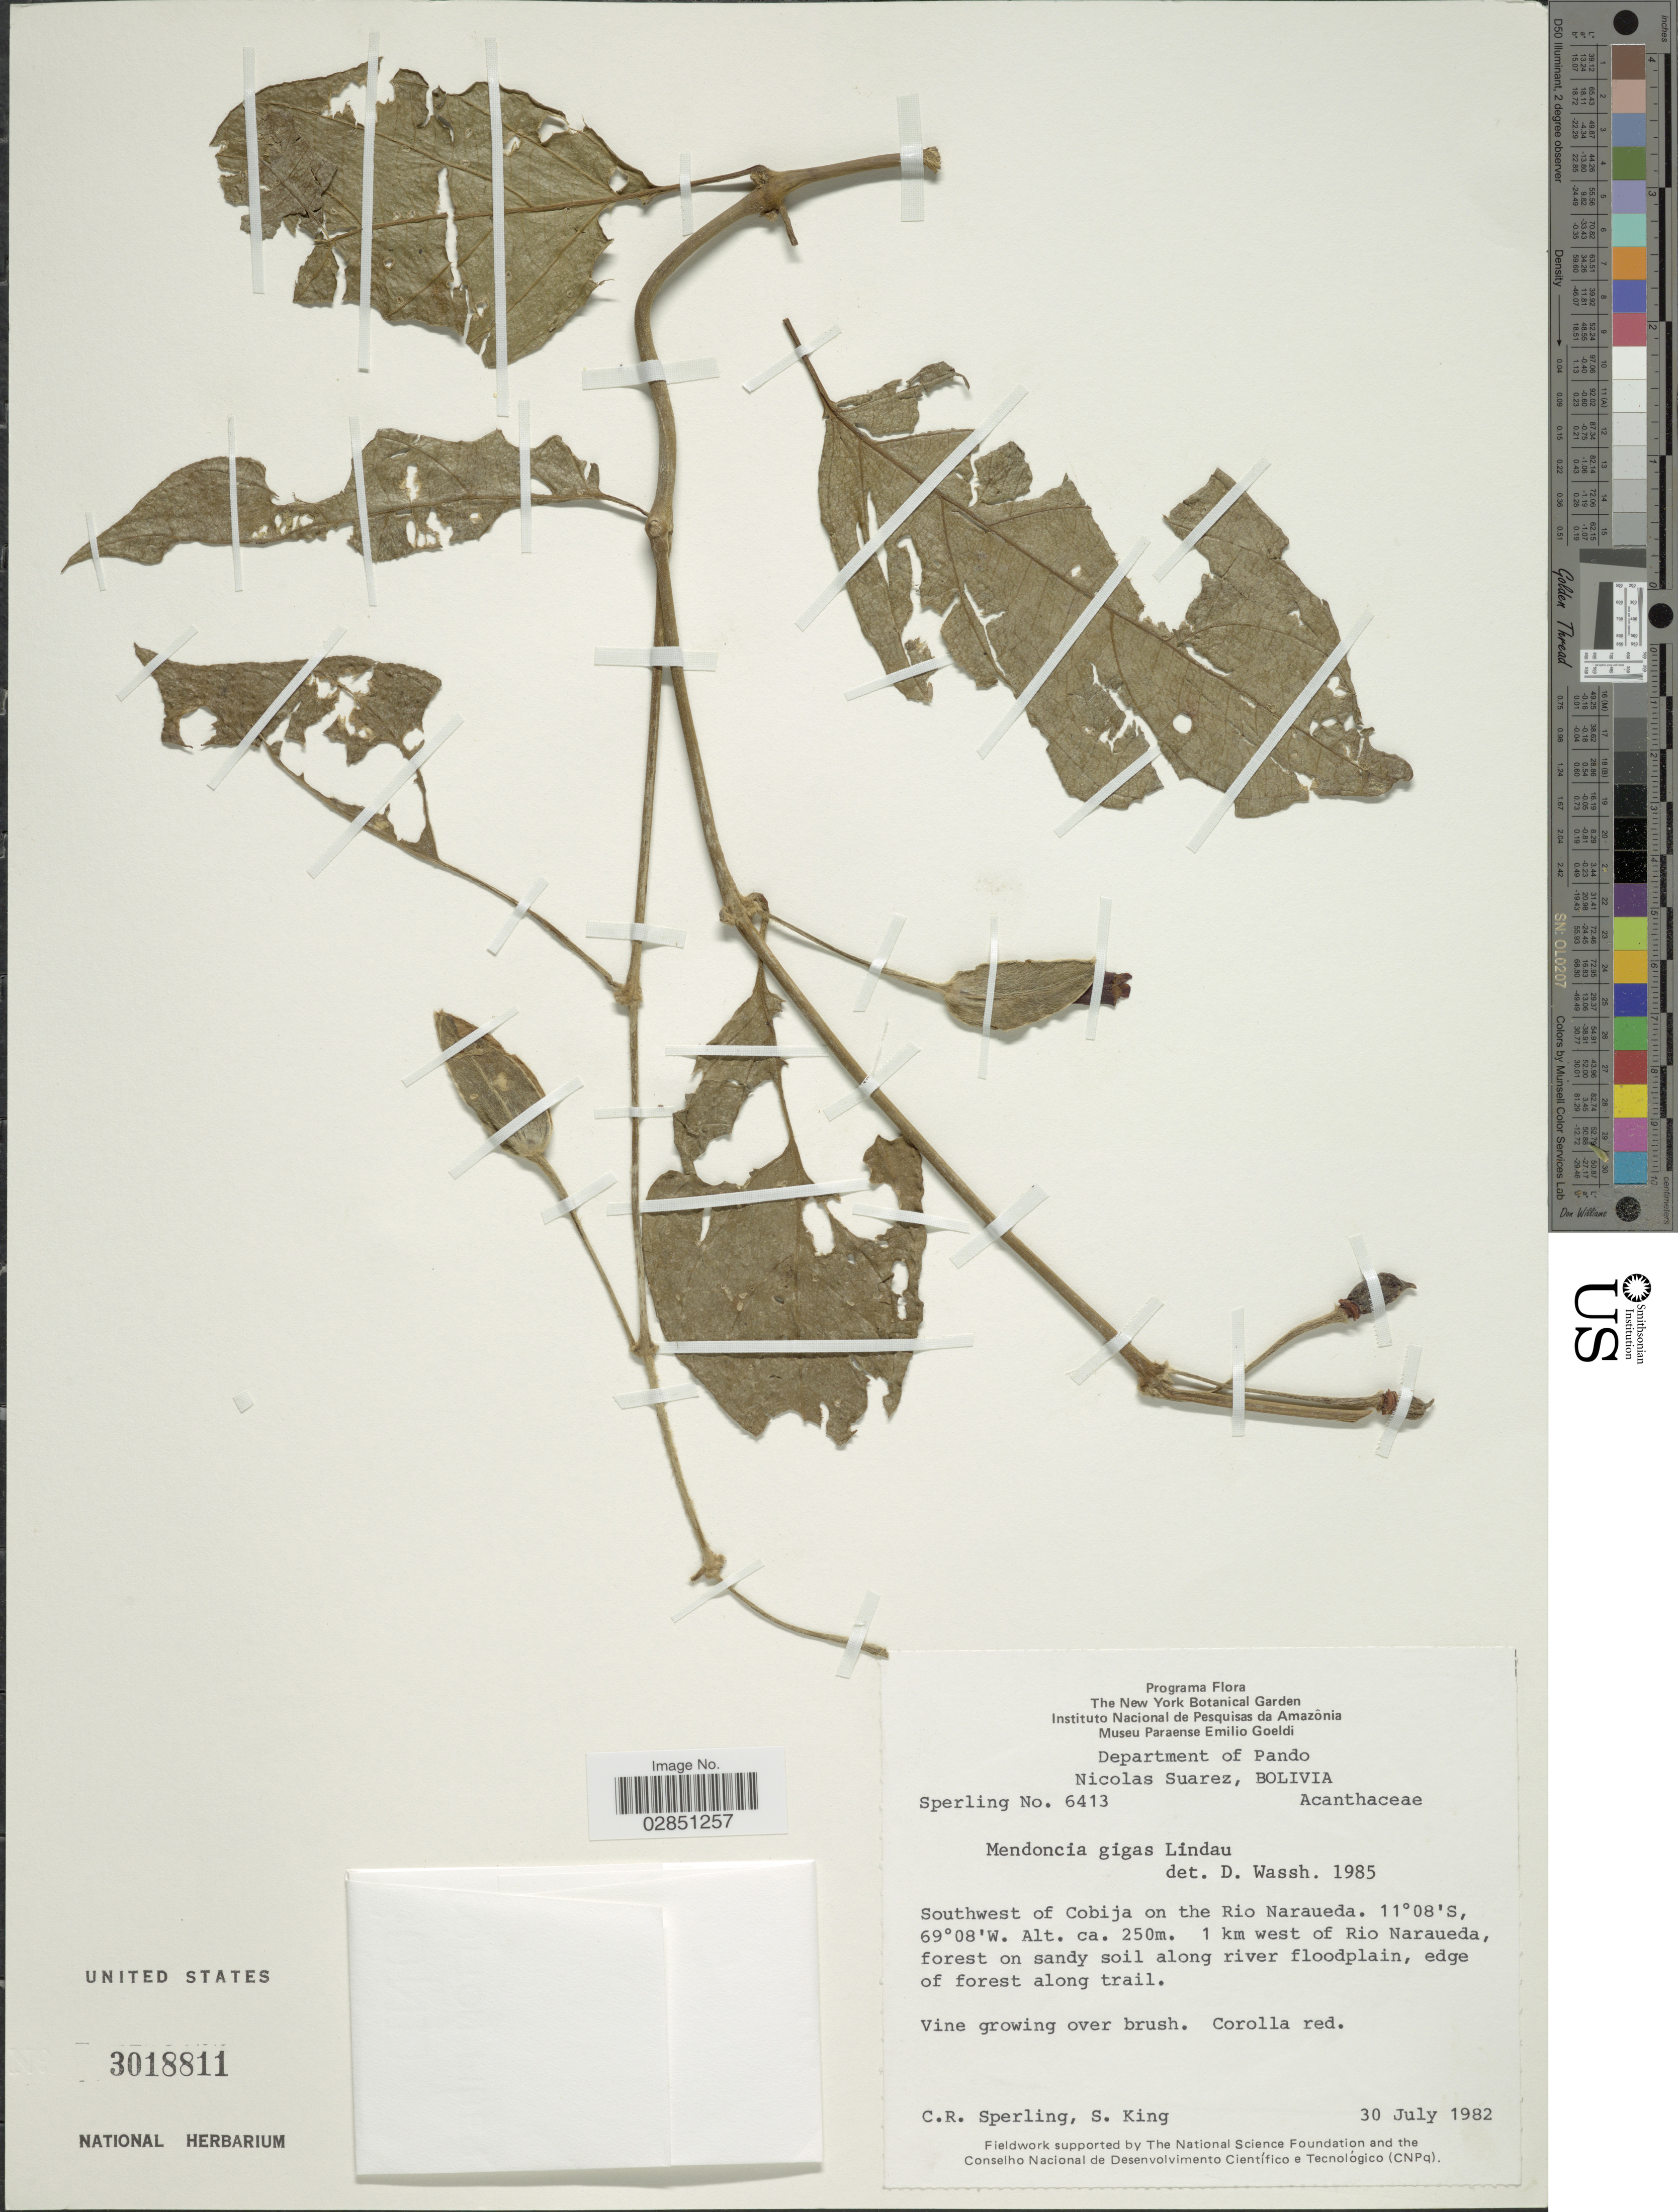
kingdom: Plantae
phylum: Tracheophyta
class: Magnoliopsida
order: Lamiales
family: Acanthaceae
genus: Mendoncia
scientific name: Mendoncia meyeniana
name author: Nees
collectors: C. R. Sperling & S. King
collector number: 6413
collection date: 1982-07-30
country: Bolivia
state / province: Pando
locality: Department of Pando. Nicolas Suarez. Southwest of Cobija on the Rio Naraueda. 1 km west of Rio Naraueda.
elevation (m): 250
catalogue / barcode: US 3018811